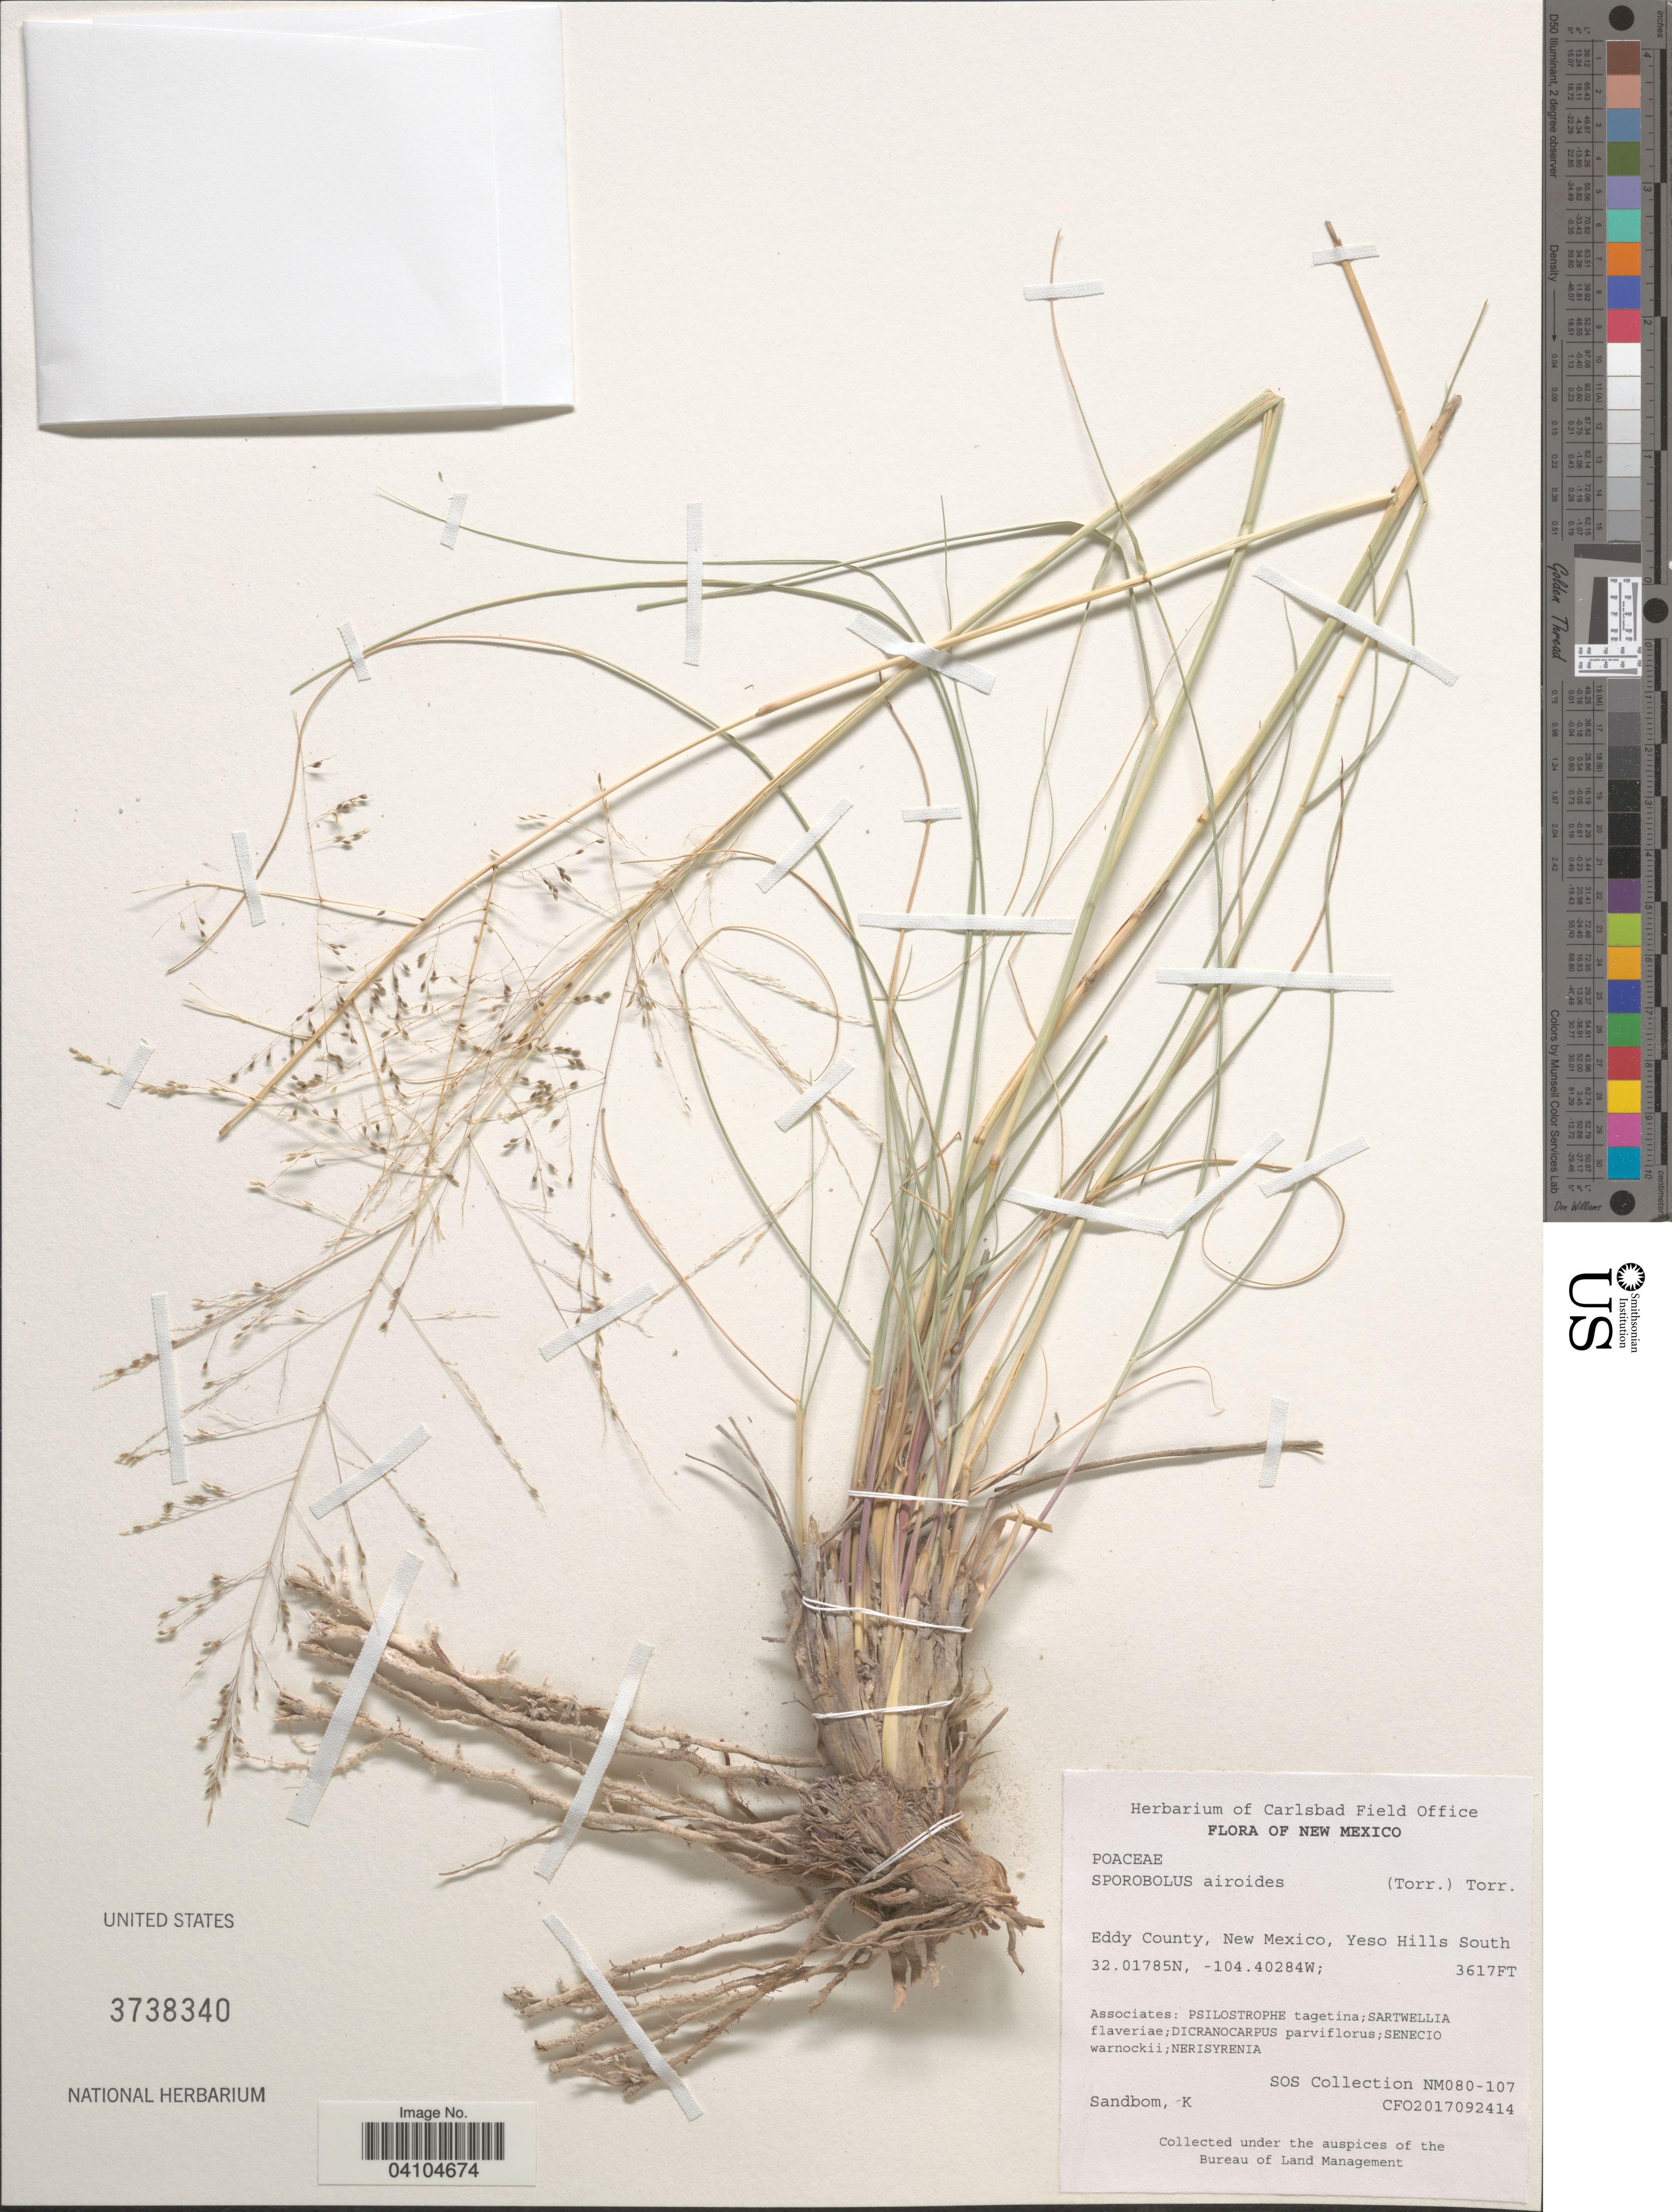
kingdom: Plantae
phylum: Tracheophyta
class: Liliopsida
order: Poales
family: Poaceae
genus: Sporobolus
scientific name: Sporobolus airoides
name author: (Torr.) Torr.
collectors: K. Sandbom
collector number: NM080-107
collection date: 2017-09-14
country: United States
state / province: New Mexico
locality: Eddy County, Yeso Hills South.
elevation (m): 1102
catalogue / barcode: US 3738340